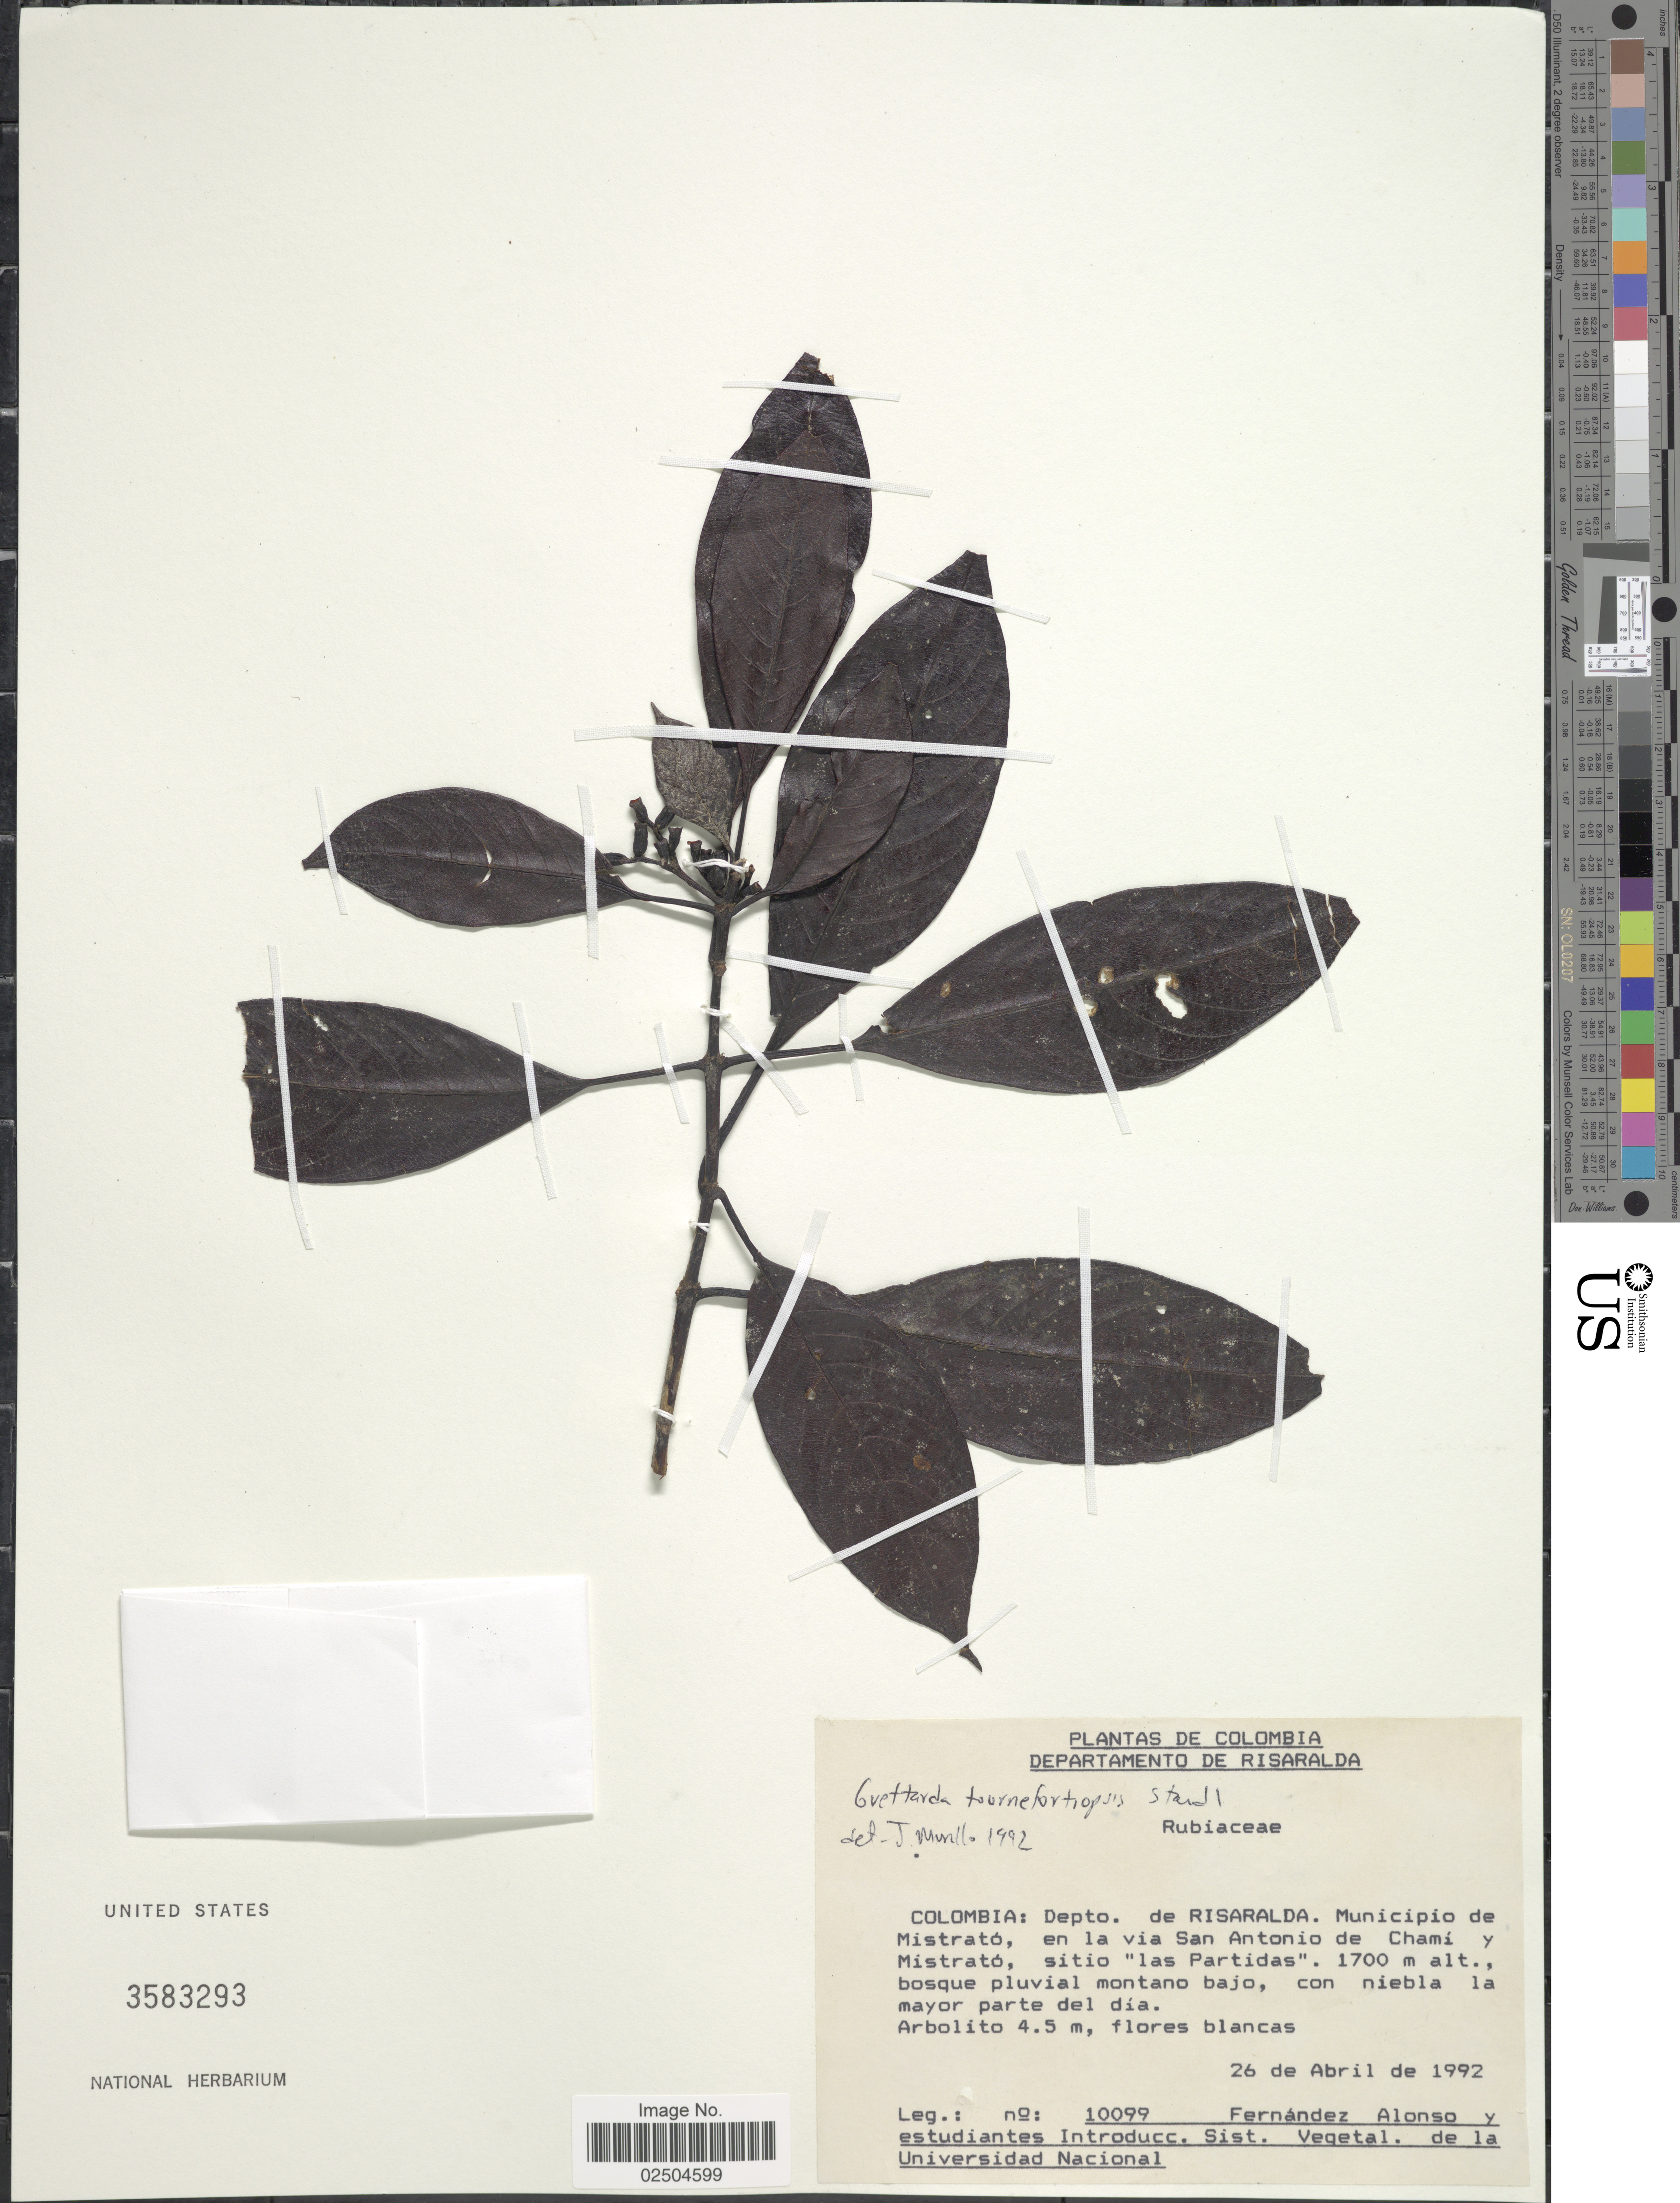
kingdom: Plantae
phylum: Tracheophyta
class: Magnoliopsida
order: Gentianales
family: Rubiaceae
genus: Guettarda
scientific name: Guettarda tournefortiopsis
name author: Standl.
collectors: F. Alonso & Estudiantes Introducc. Sist. Vegetal. de la Universidad Nacional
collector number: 10099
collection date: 1992-04-26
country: Colombia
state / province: Risaralda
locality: Departamento de Risaralda, Depto. de Risaralda, Municipio de Mistrato, en la via San Antonio de Chami u Mistrato, sitio las Partidas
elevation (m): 1700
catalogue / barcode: US 3583293